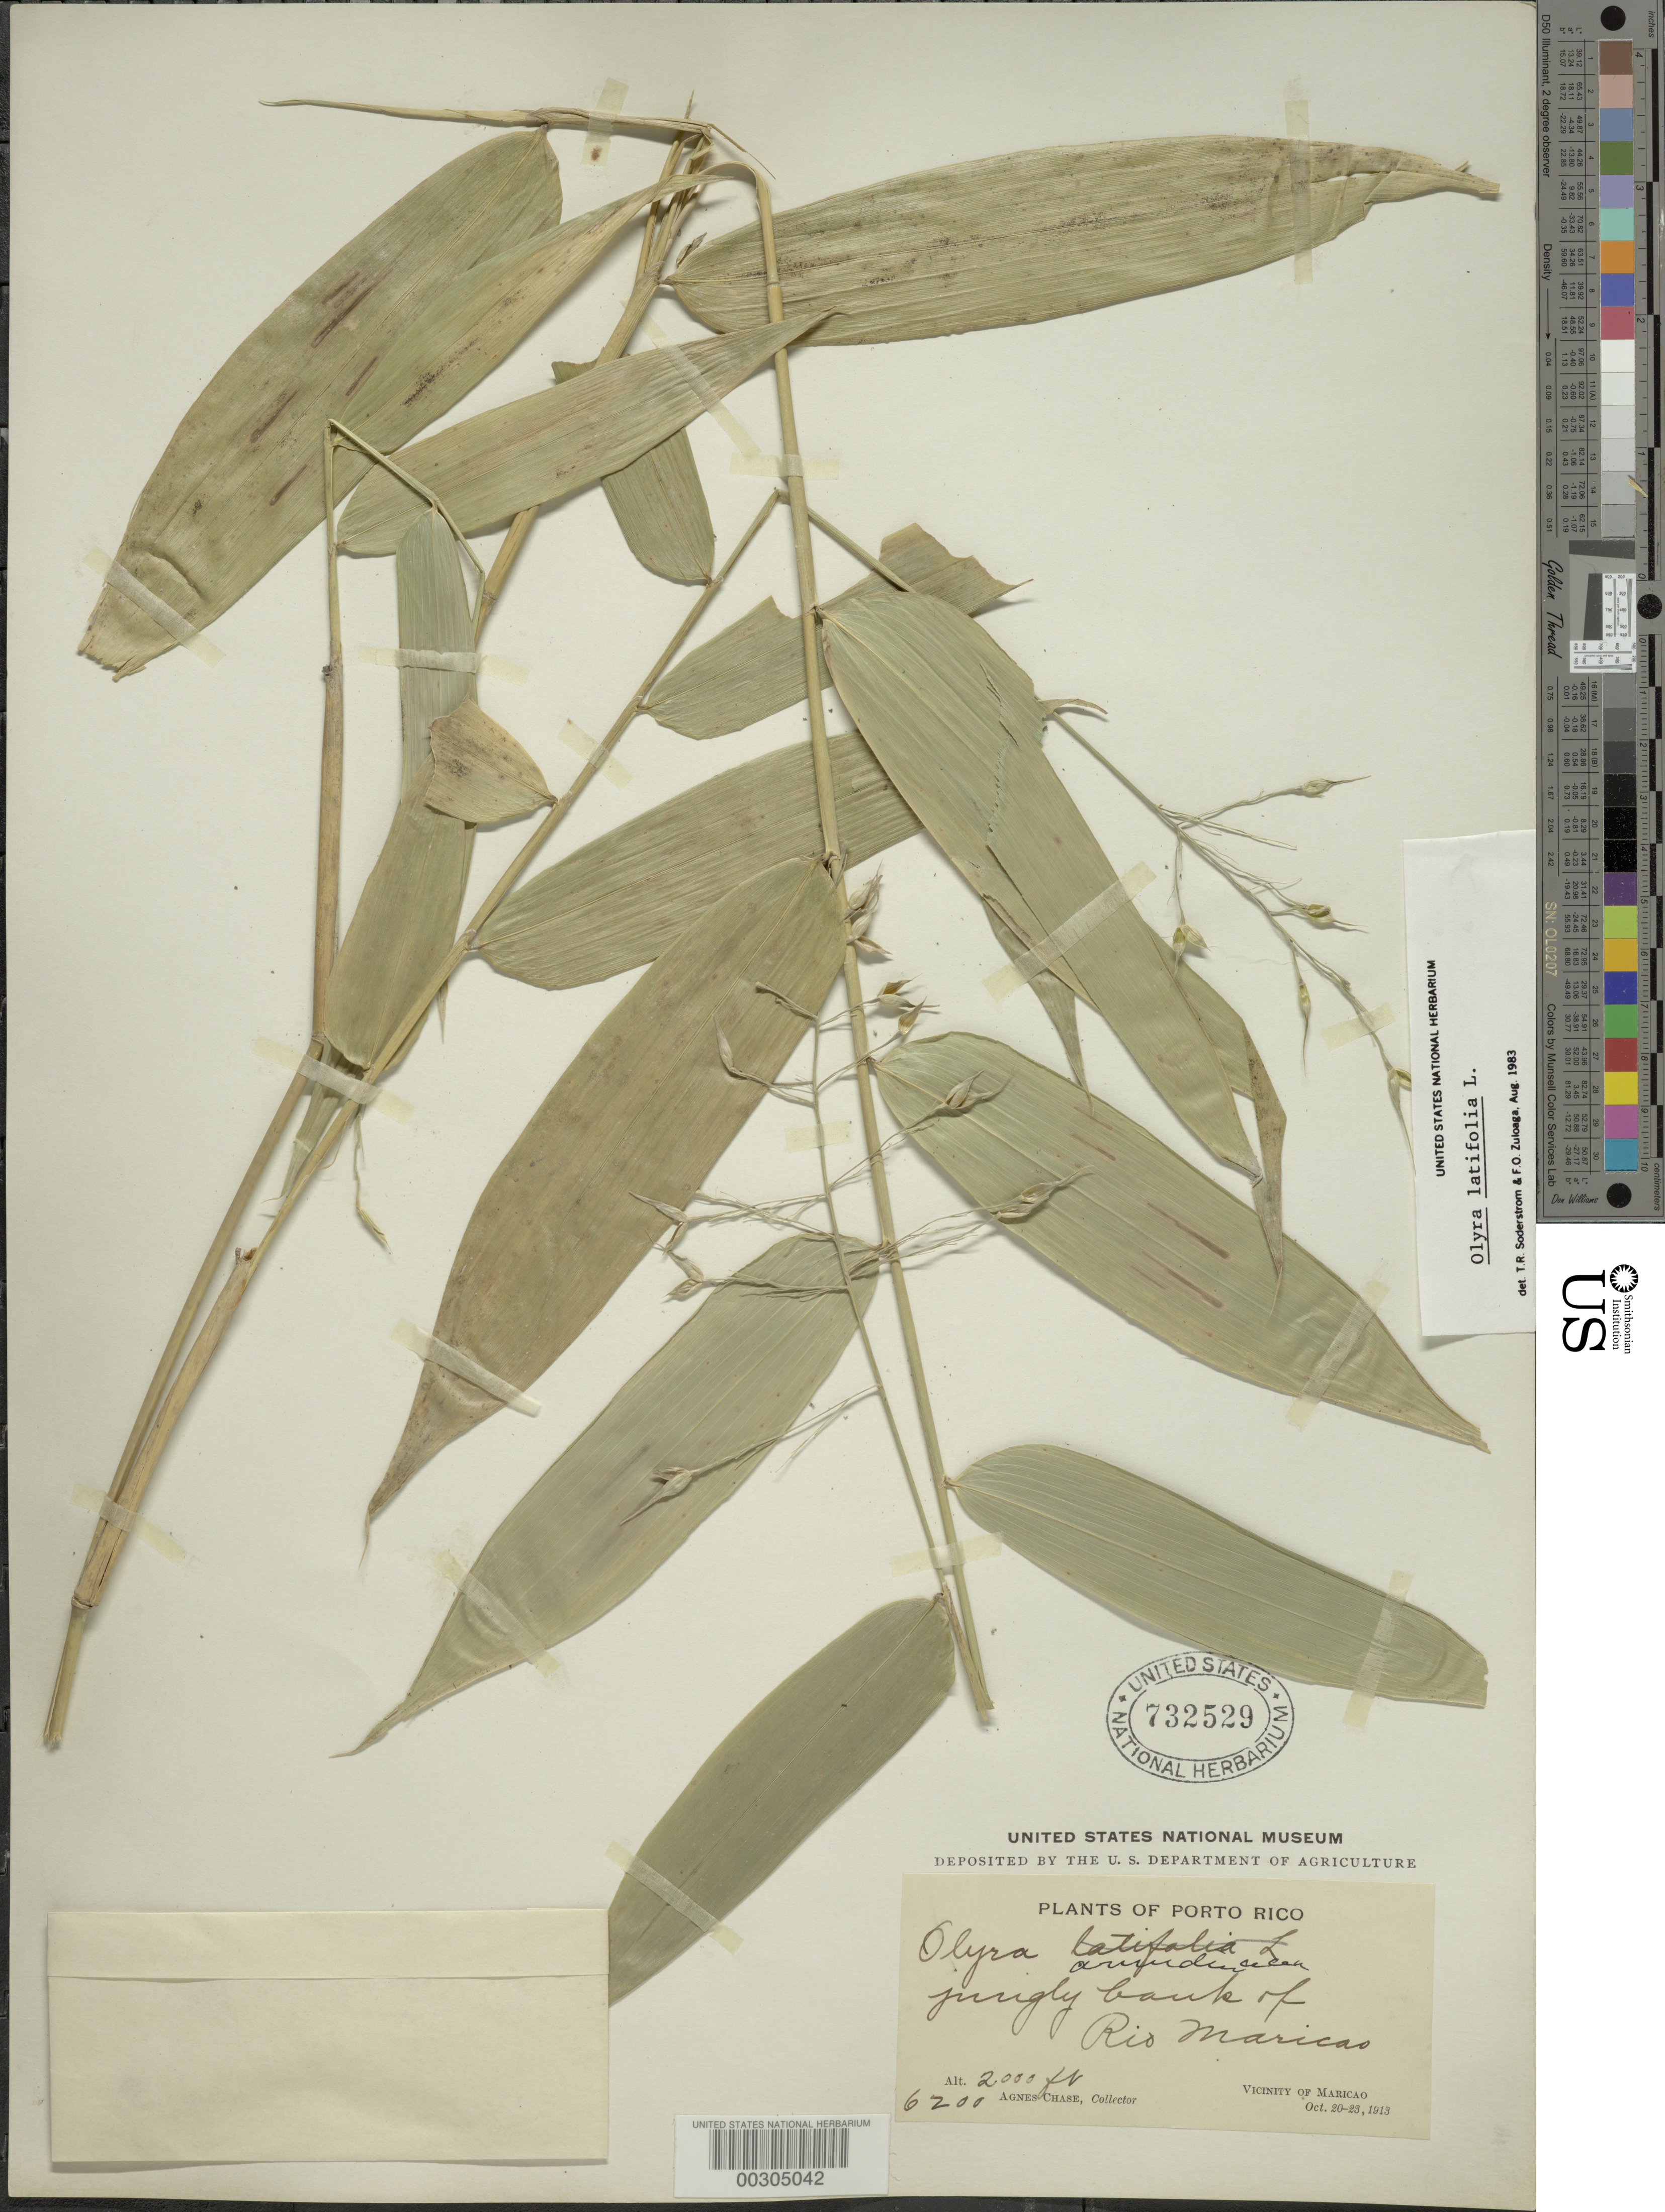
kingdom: Plantae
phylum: Tracheophyta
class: Liliopsida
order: Poales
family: Poaceae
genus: Olyra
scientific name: Olyra latifolia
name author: L.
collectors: A. Chase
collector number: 6200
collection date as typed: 20 Oct 1913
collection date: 1913-10-20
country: Puerto Rico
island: Greater Antilles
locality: Rio maricao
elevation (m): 610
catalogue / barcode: US 732529